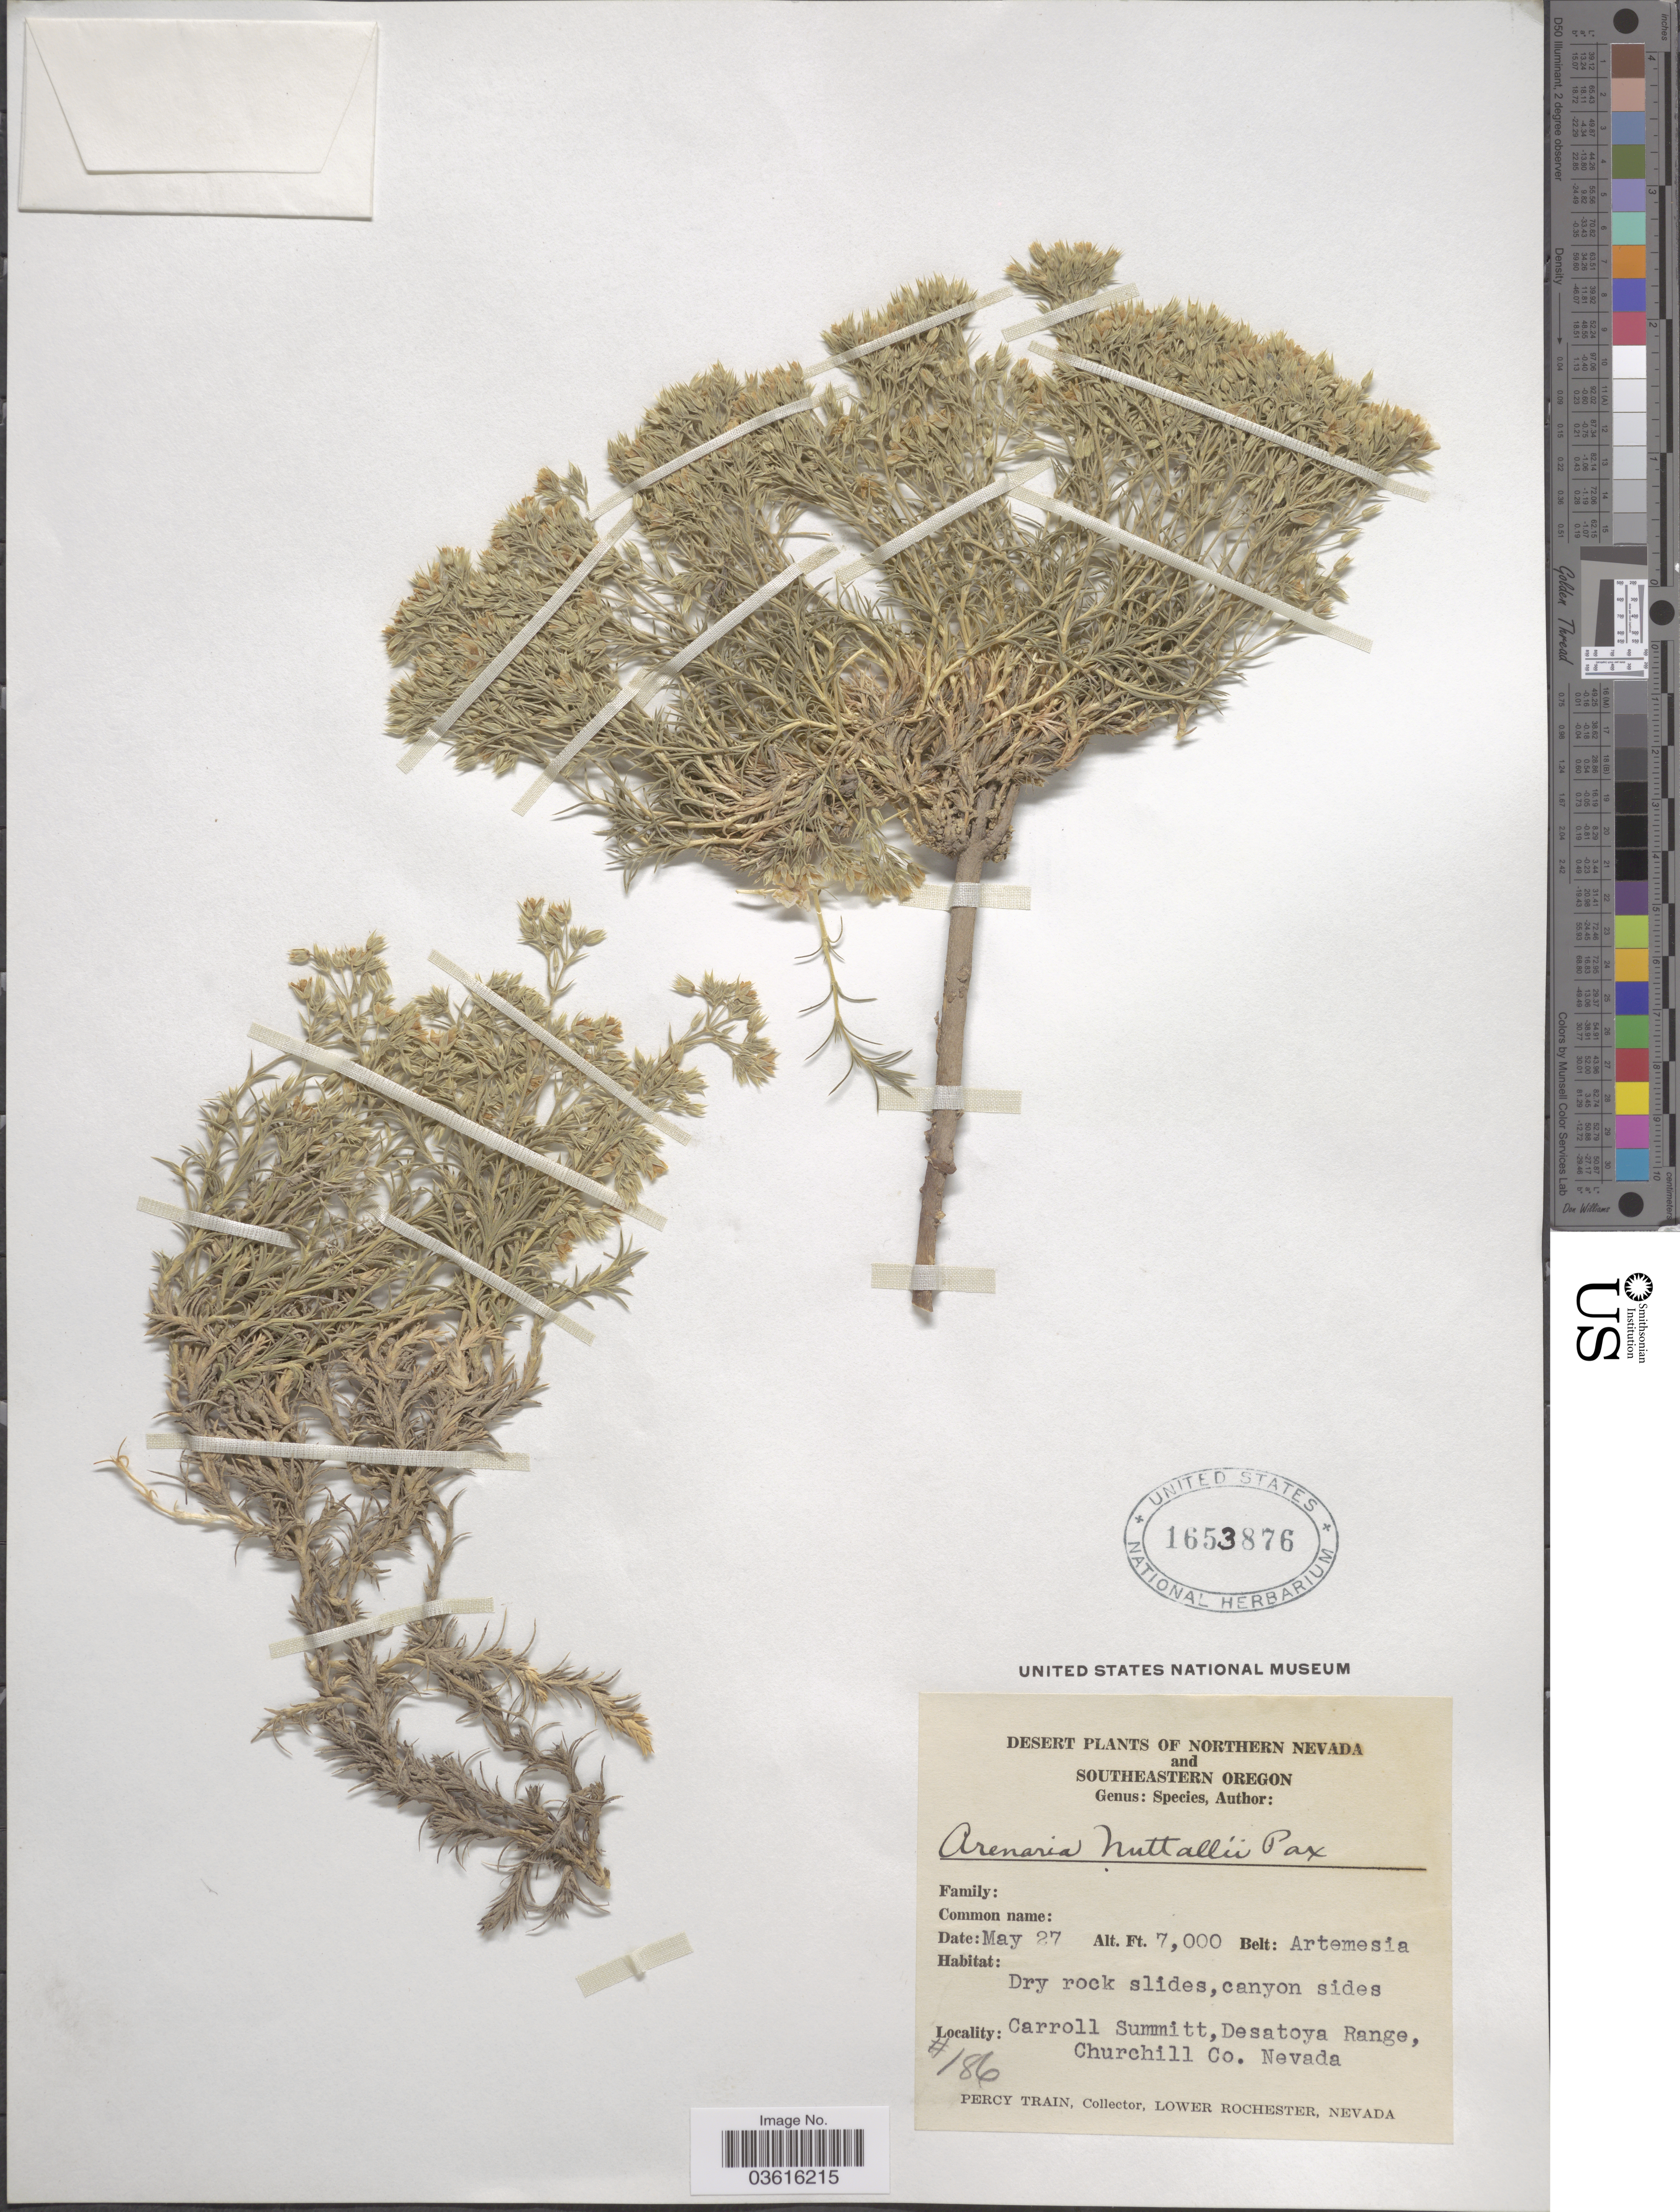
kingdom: Plantae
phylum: Tracheophyta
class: Magnoliopsida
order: Caryophyllales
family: Caryophyllaceae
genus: Minuartia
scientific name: Minuartia nuttallii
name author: (Pax) Briq.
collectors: P. Train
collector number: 186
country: United States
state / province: Nevada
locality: Northern Nevada. Belt: Artemesia. Carroll Summit, Desatoya Range, Churchill Co.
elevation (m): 2134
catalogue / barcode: US 1653876